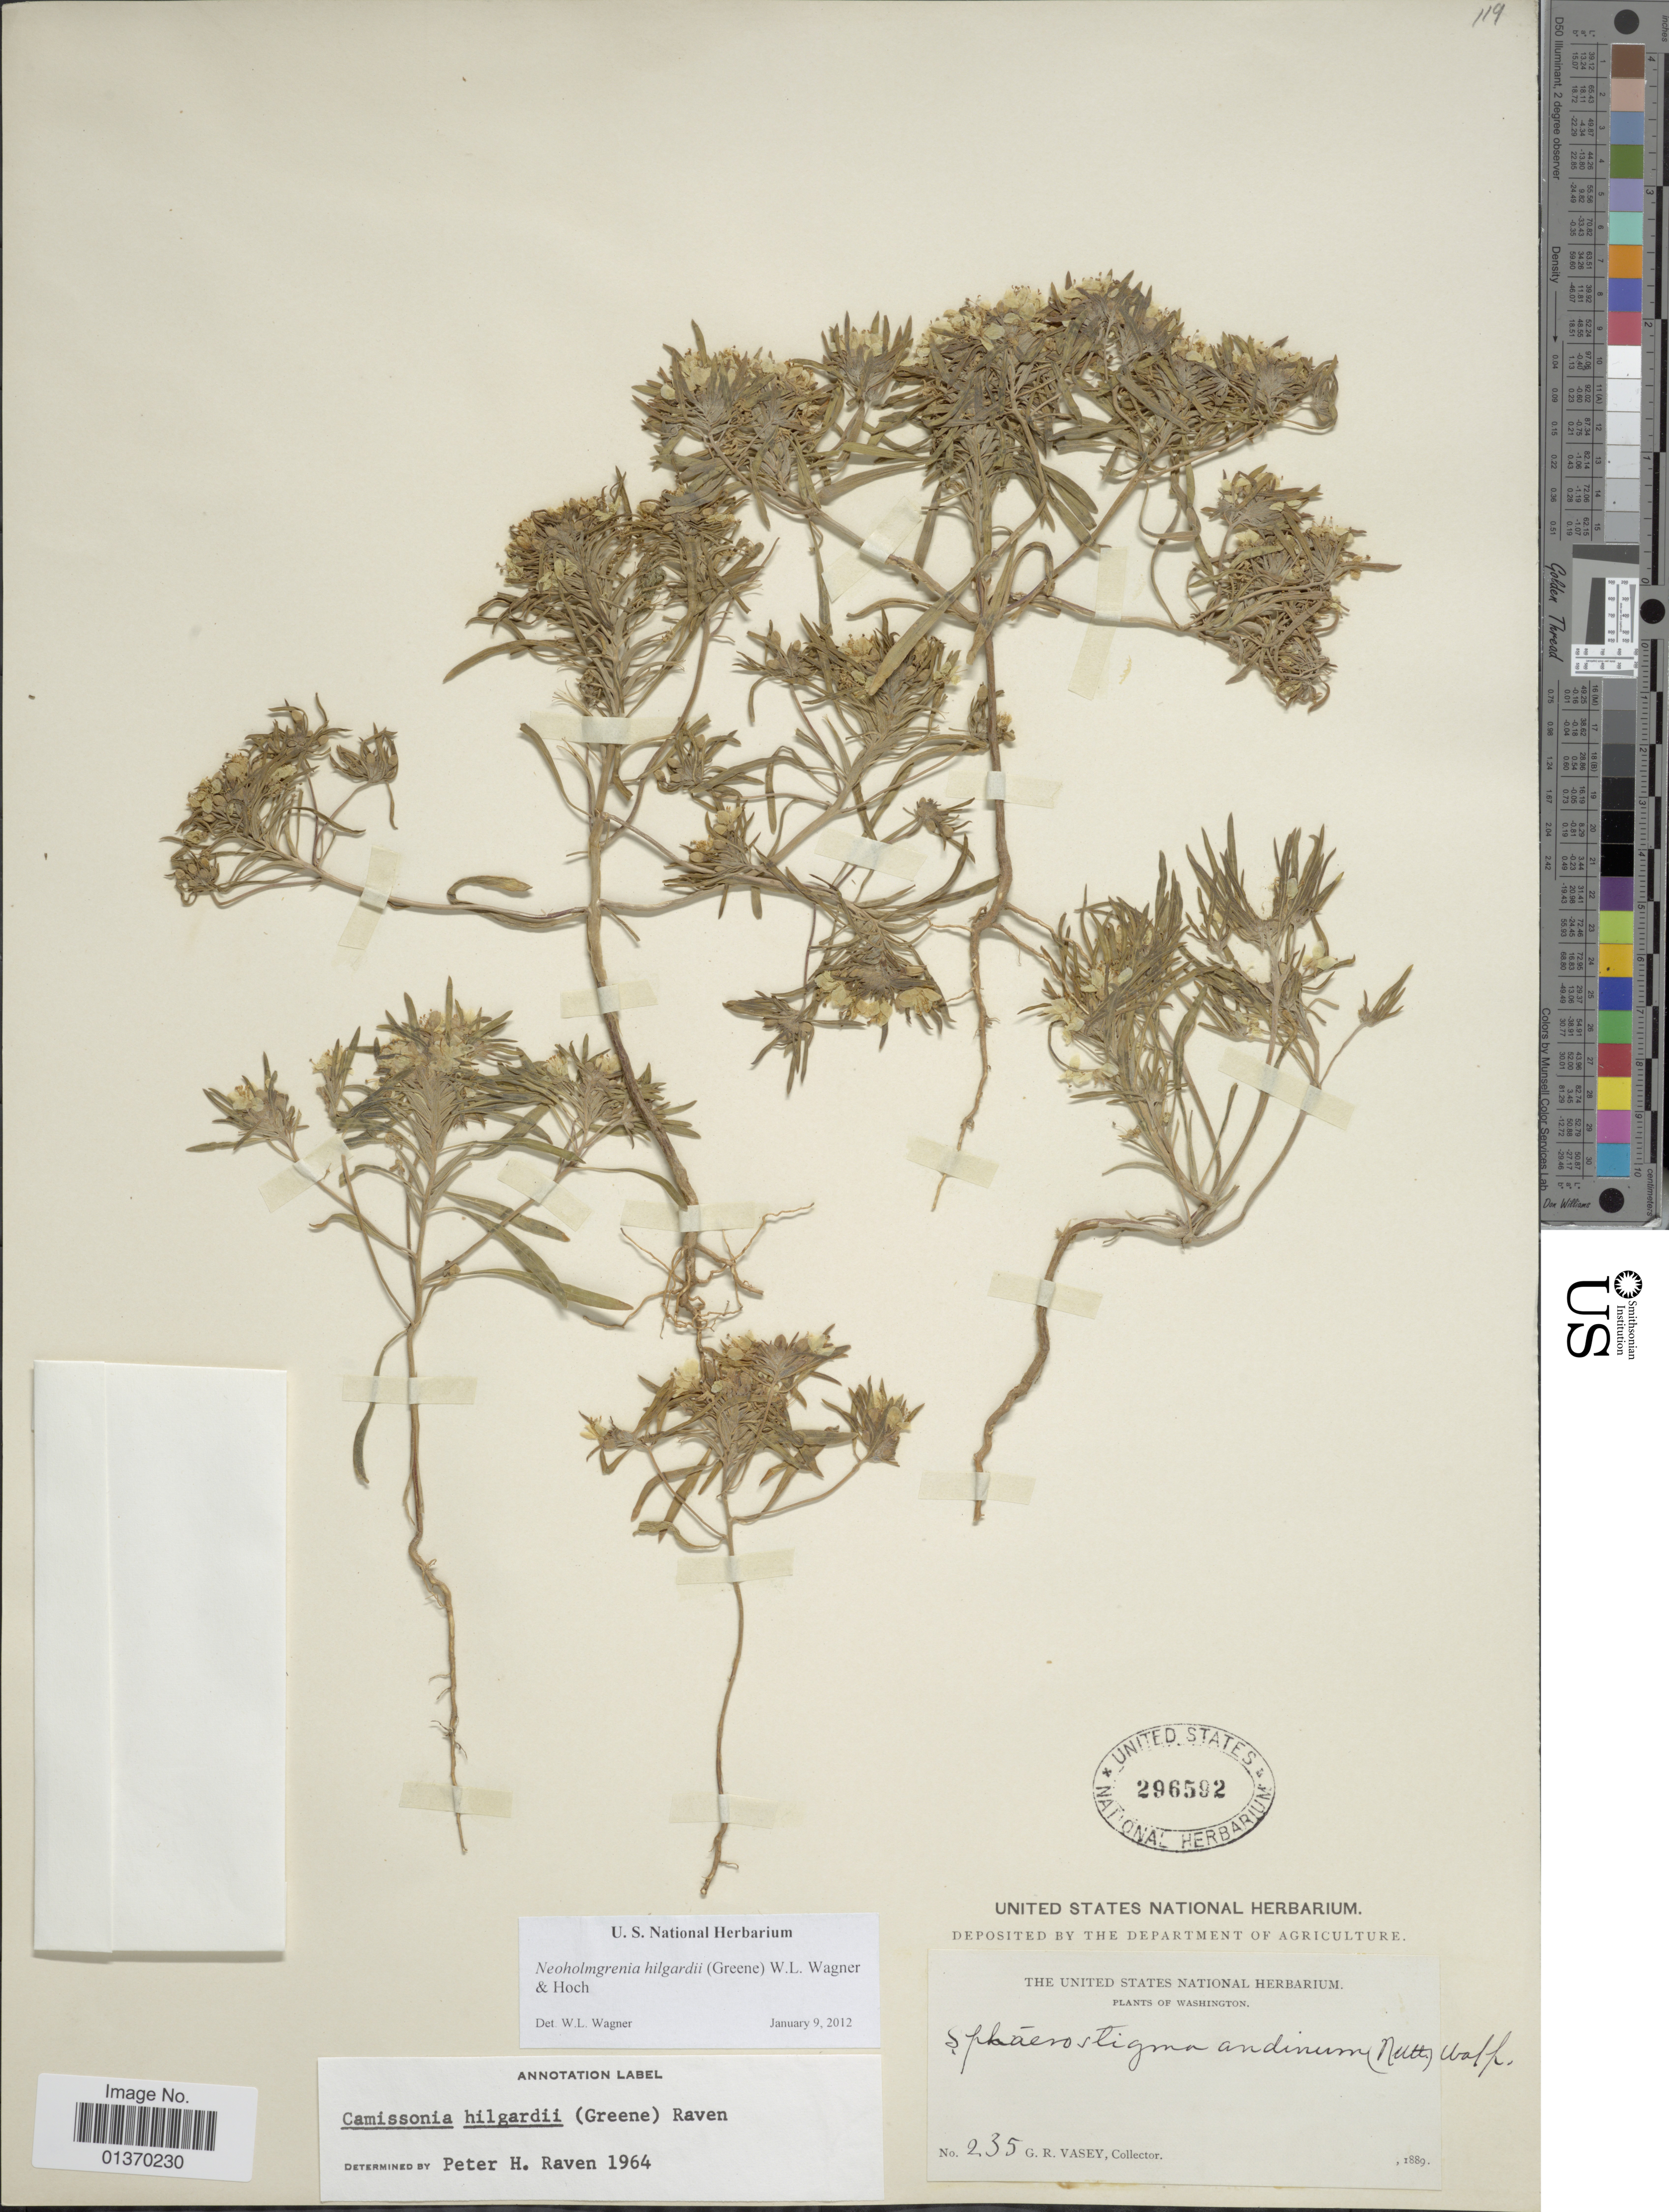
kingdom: Plantae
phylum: Tracheophyta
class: Magnoliopsida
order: Myrtales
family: Onagraceae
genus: Neoholmgrenia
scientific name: Neoholmgrenia hilgardii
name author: (Greene) W.L. Wagner & Hoch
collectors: G. R. Vasey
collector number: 235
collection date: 1889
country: United States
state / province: Washington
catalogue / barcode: US 296592